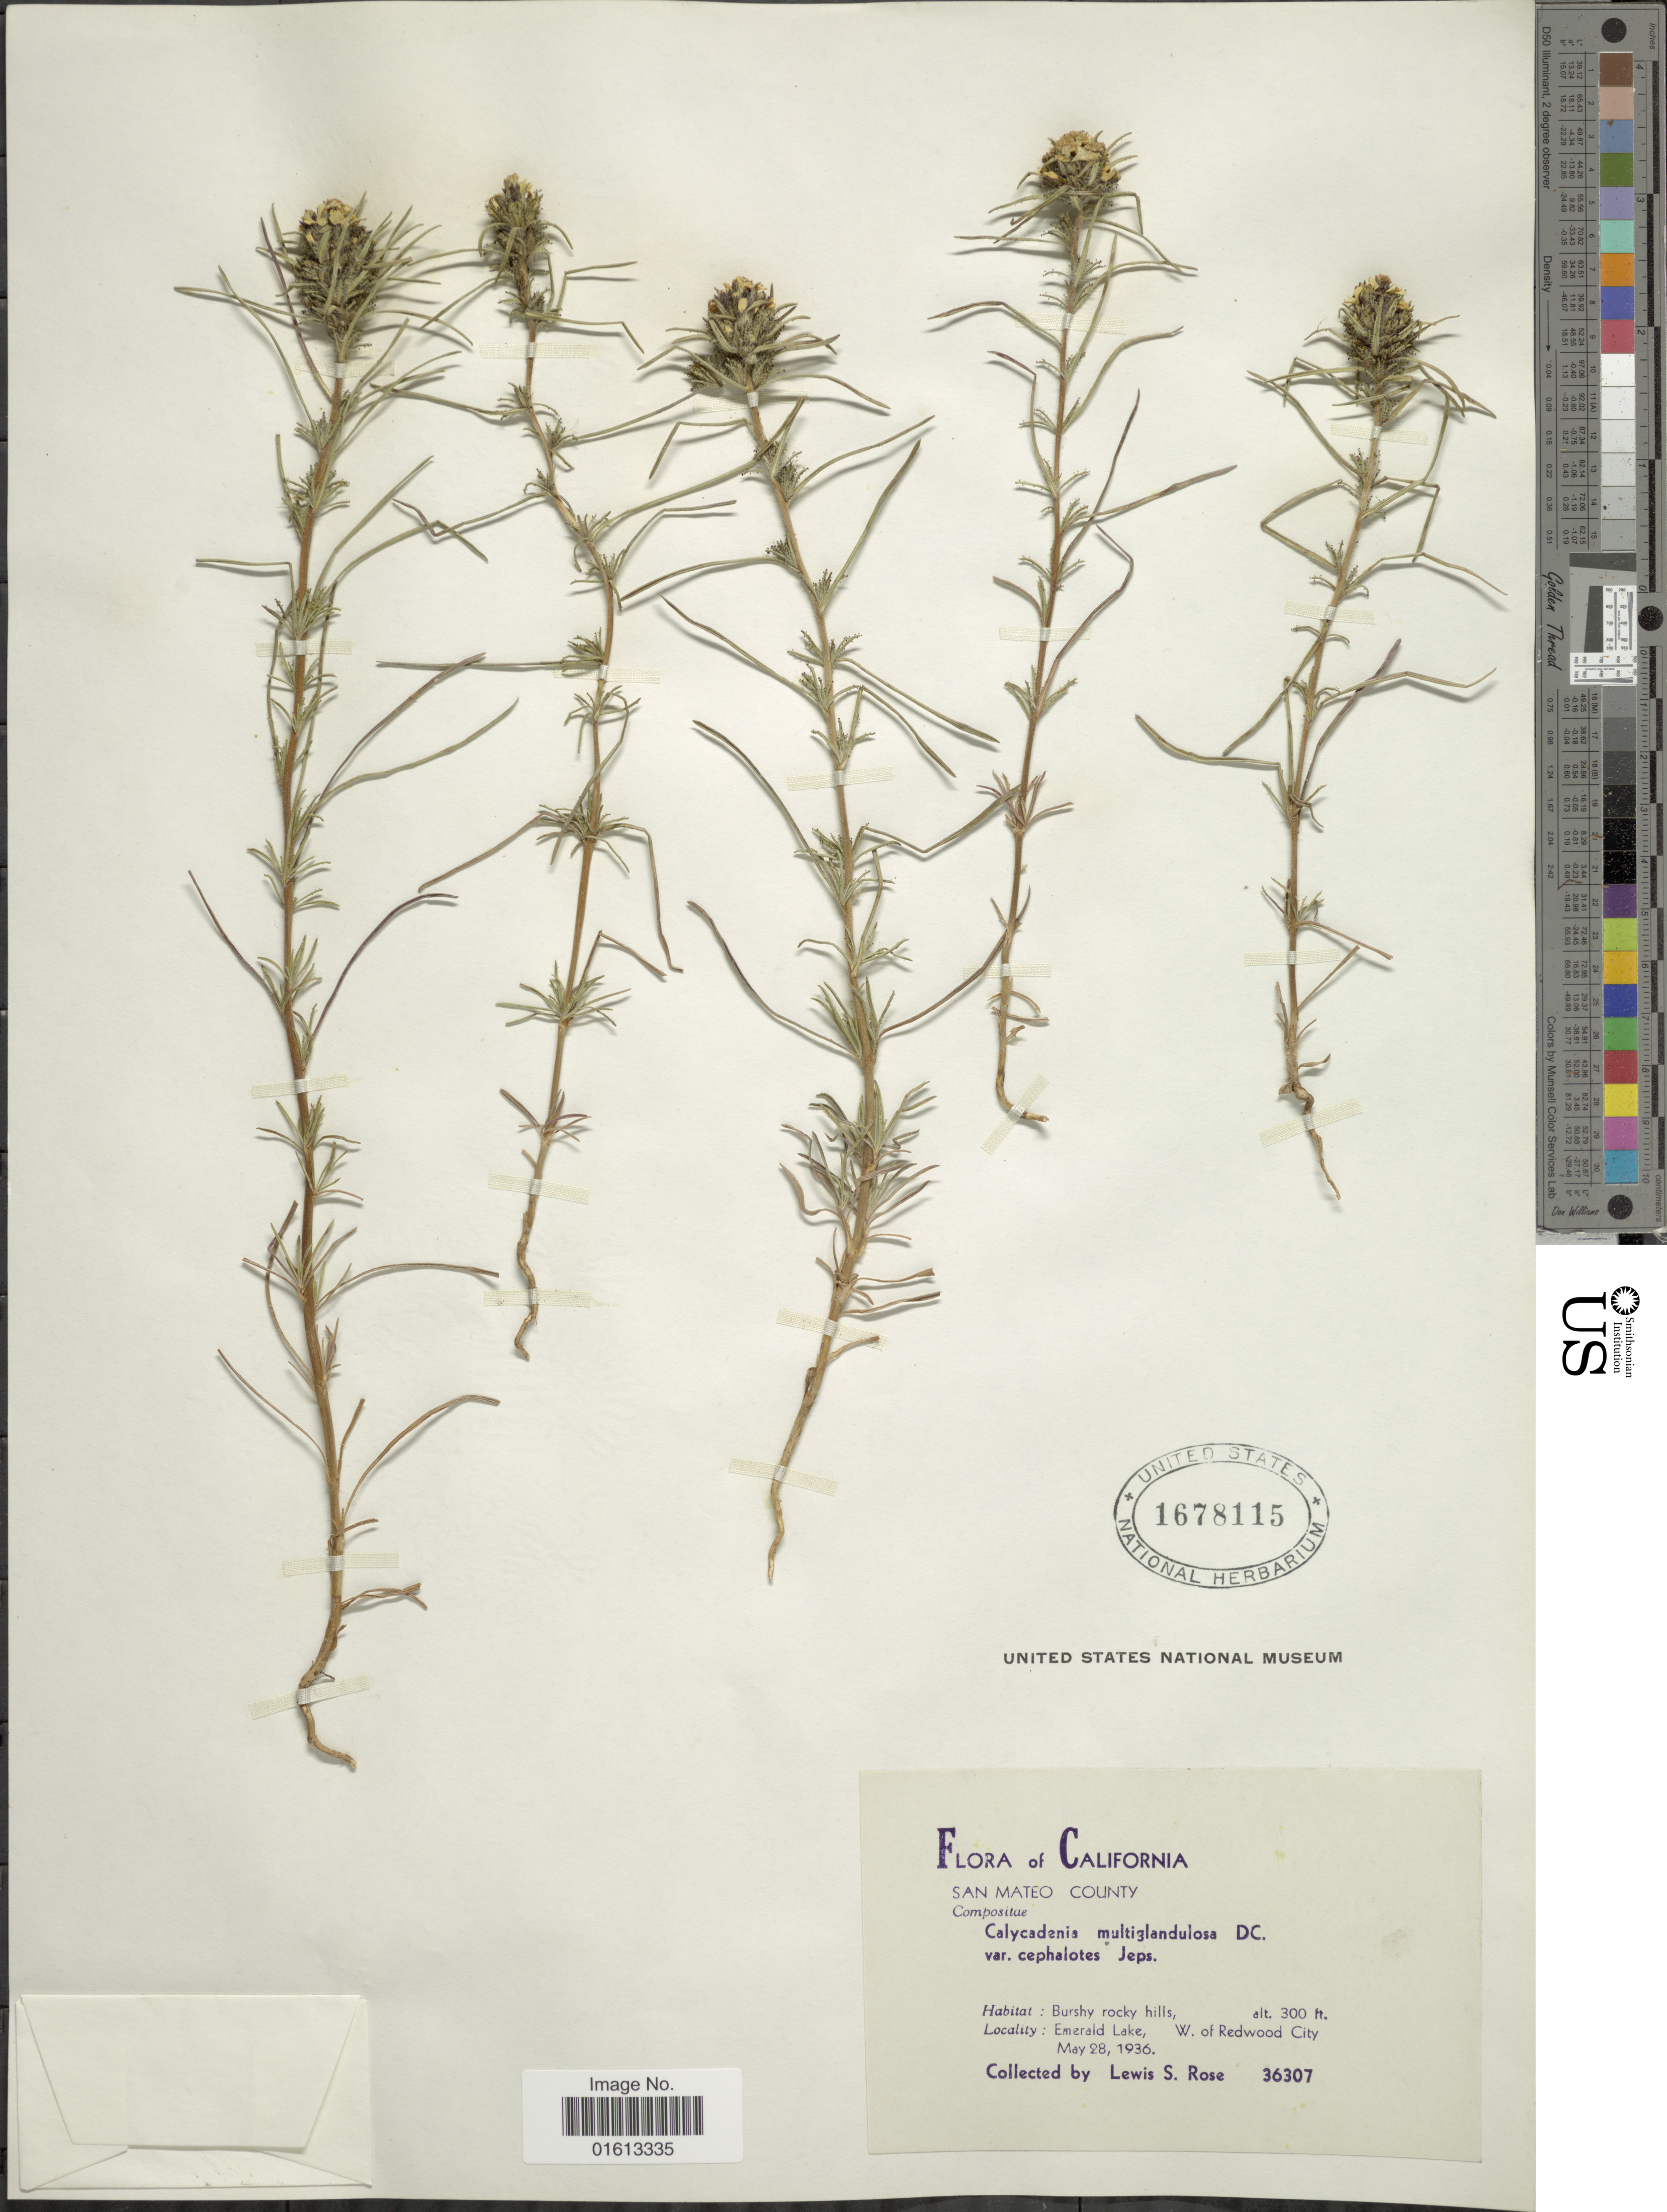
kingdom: Plantae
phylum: Tracheophyta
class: Magnoliopsida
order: Asterales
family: Asteraceae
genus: Calycadenia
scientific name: Calycadenia multiglandulosa subsp. cephalotes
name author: (DC.) D.D. Keck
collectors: L. S. Rose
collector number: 36307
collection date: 1936-05-28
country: United States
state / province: California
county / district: San Mateo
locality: San Mateo County, Emerald Lake, W. of Redwood City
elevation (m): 91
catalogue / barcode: US 1678115